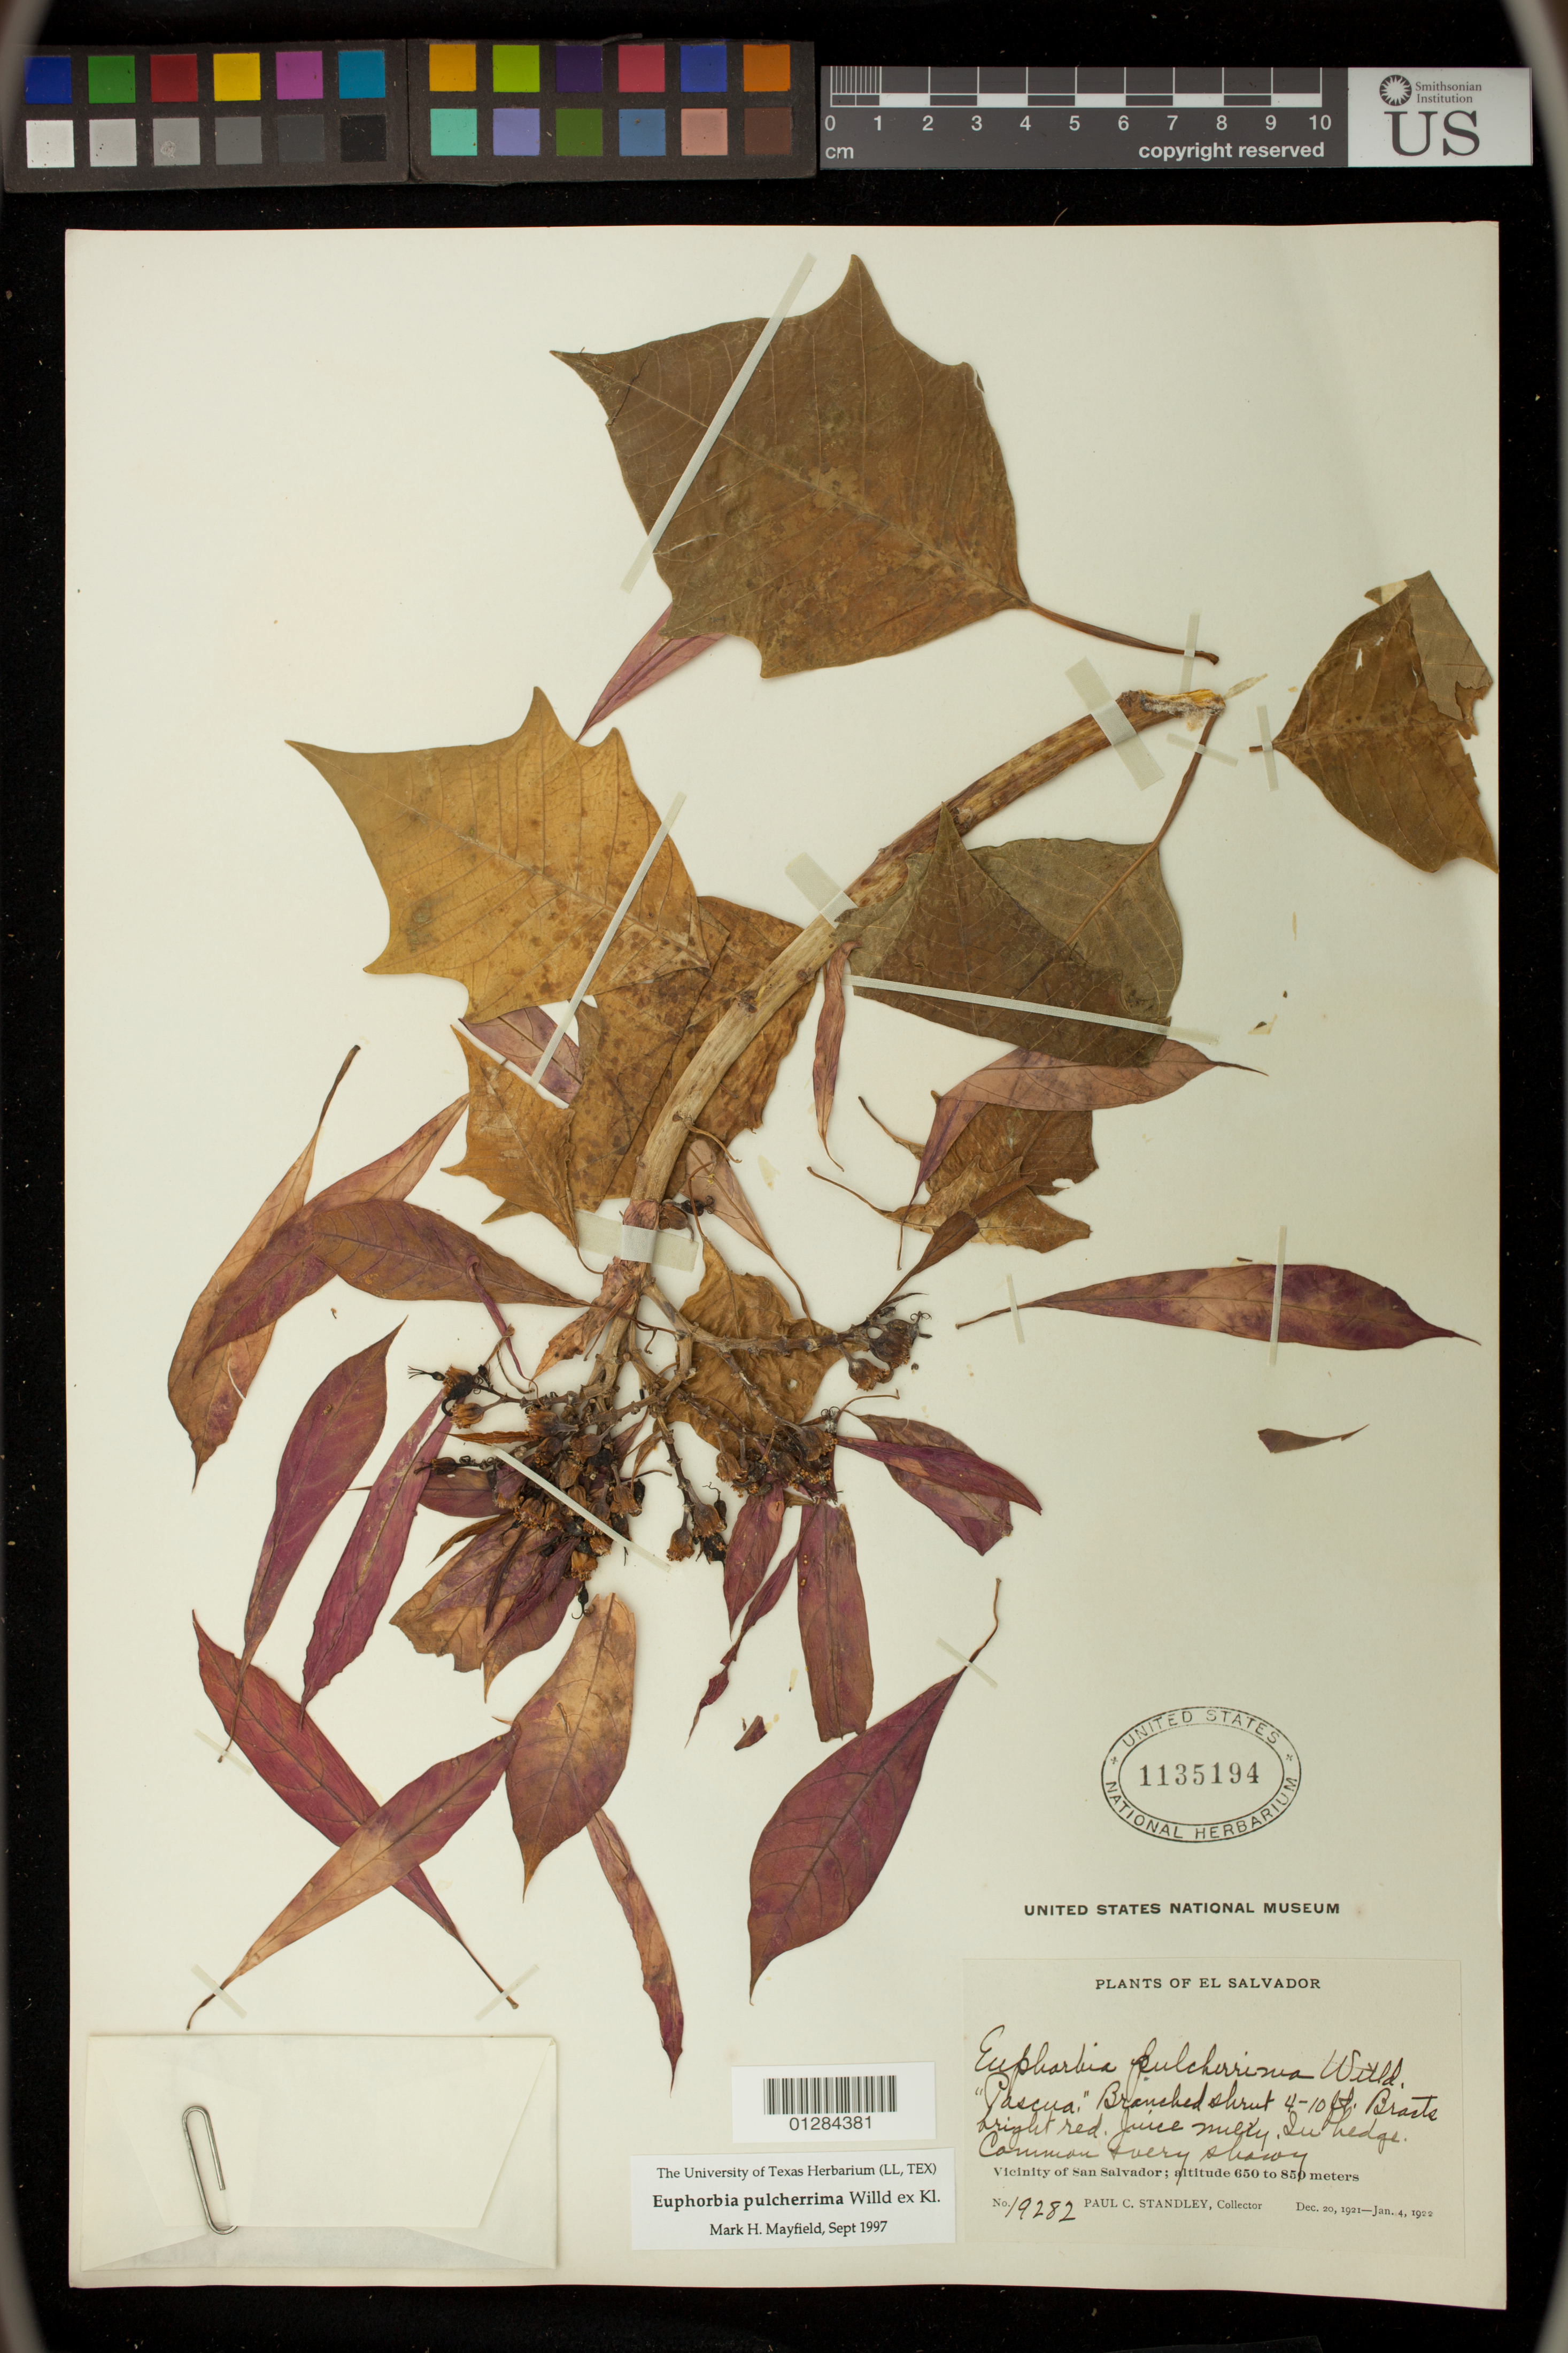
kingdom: Plantae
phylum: Tracheophyta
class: Magnoliopsida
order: Malpighiales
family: Euphorbiaceae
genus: Euphorbia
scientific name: Euphorbia pulcherrima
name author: Willd. ex Klotzsch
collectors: P. C. Standley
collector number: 19282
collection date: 1921-12-20/1922-01-04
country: El Salvador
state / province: San Salvador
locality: Vicinity of San Salvador.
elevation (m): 650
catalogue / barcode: US 1135194